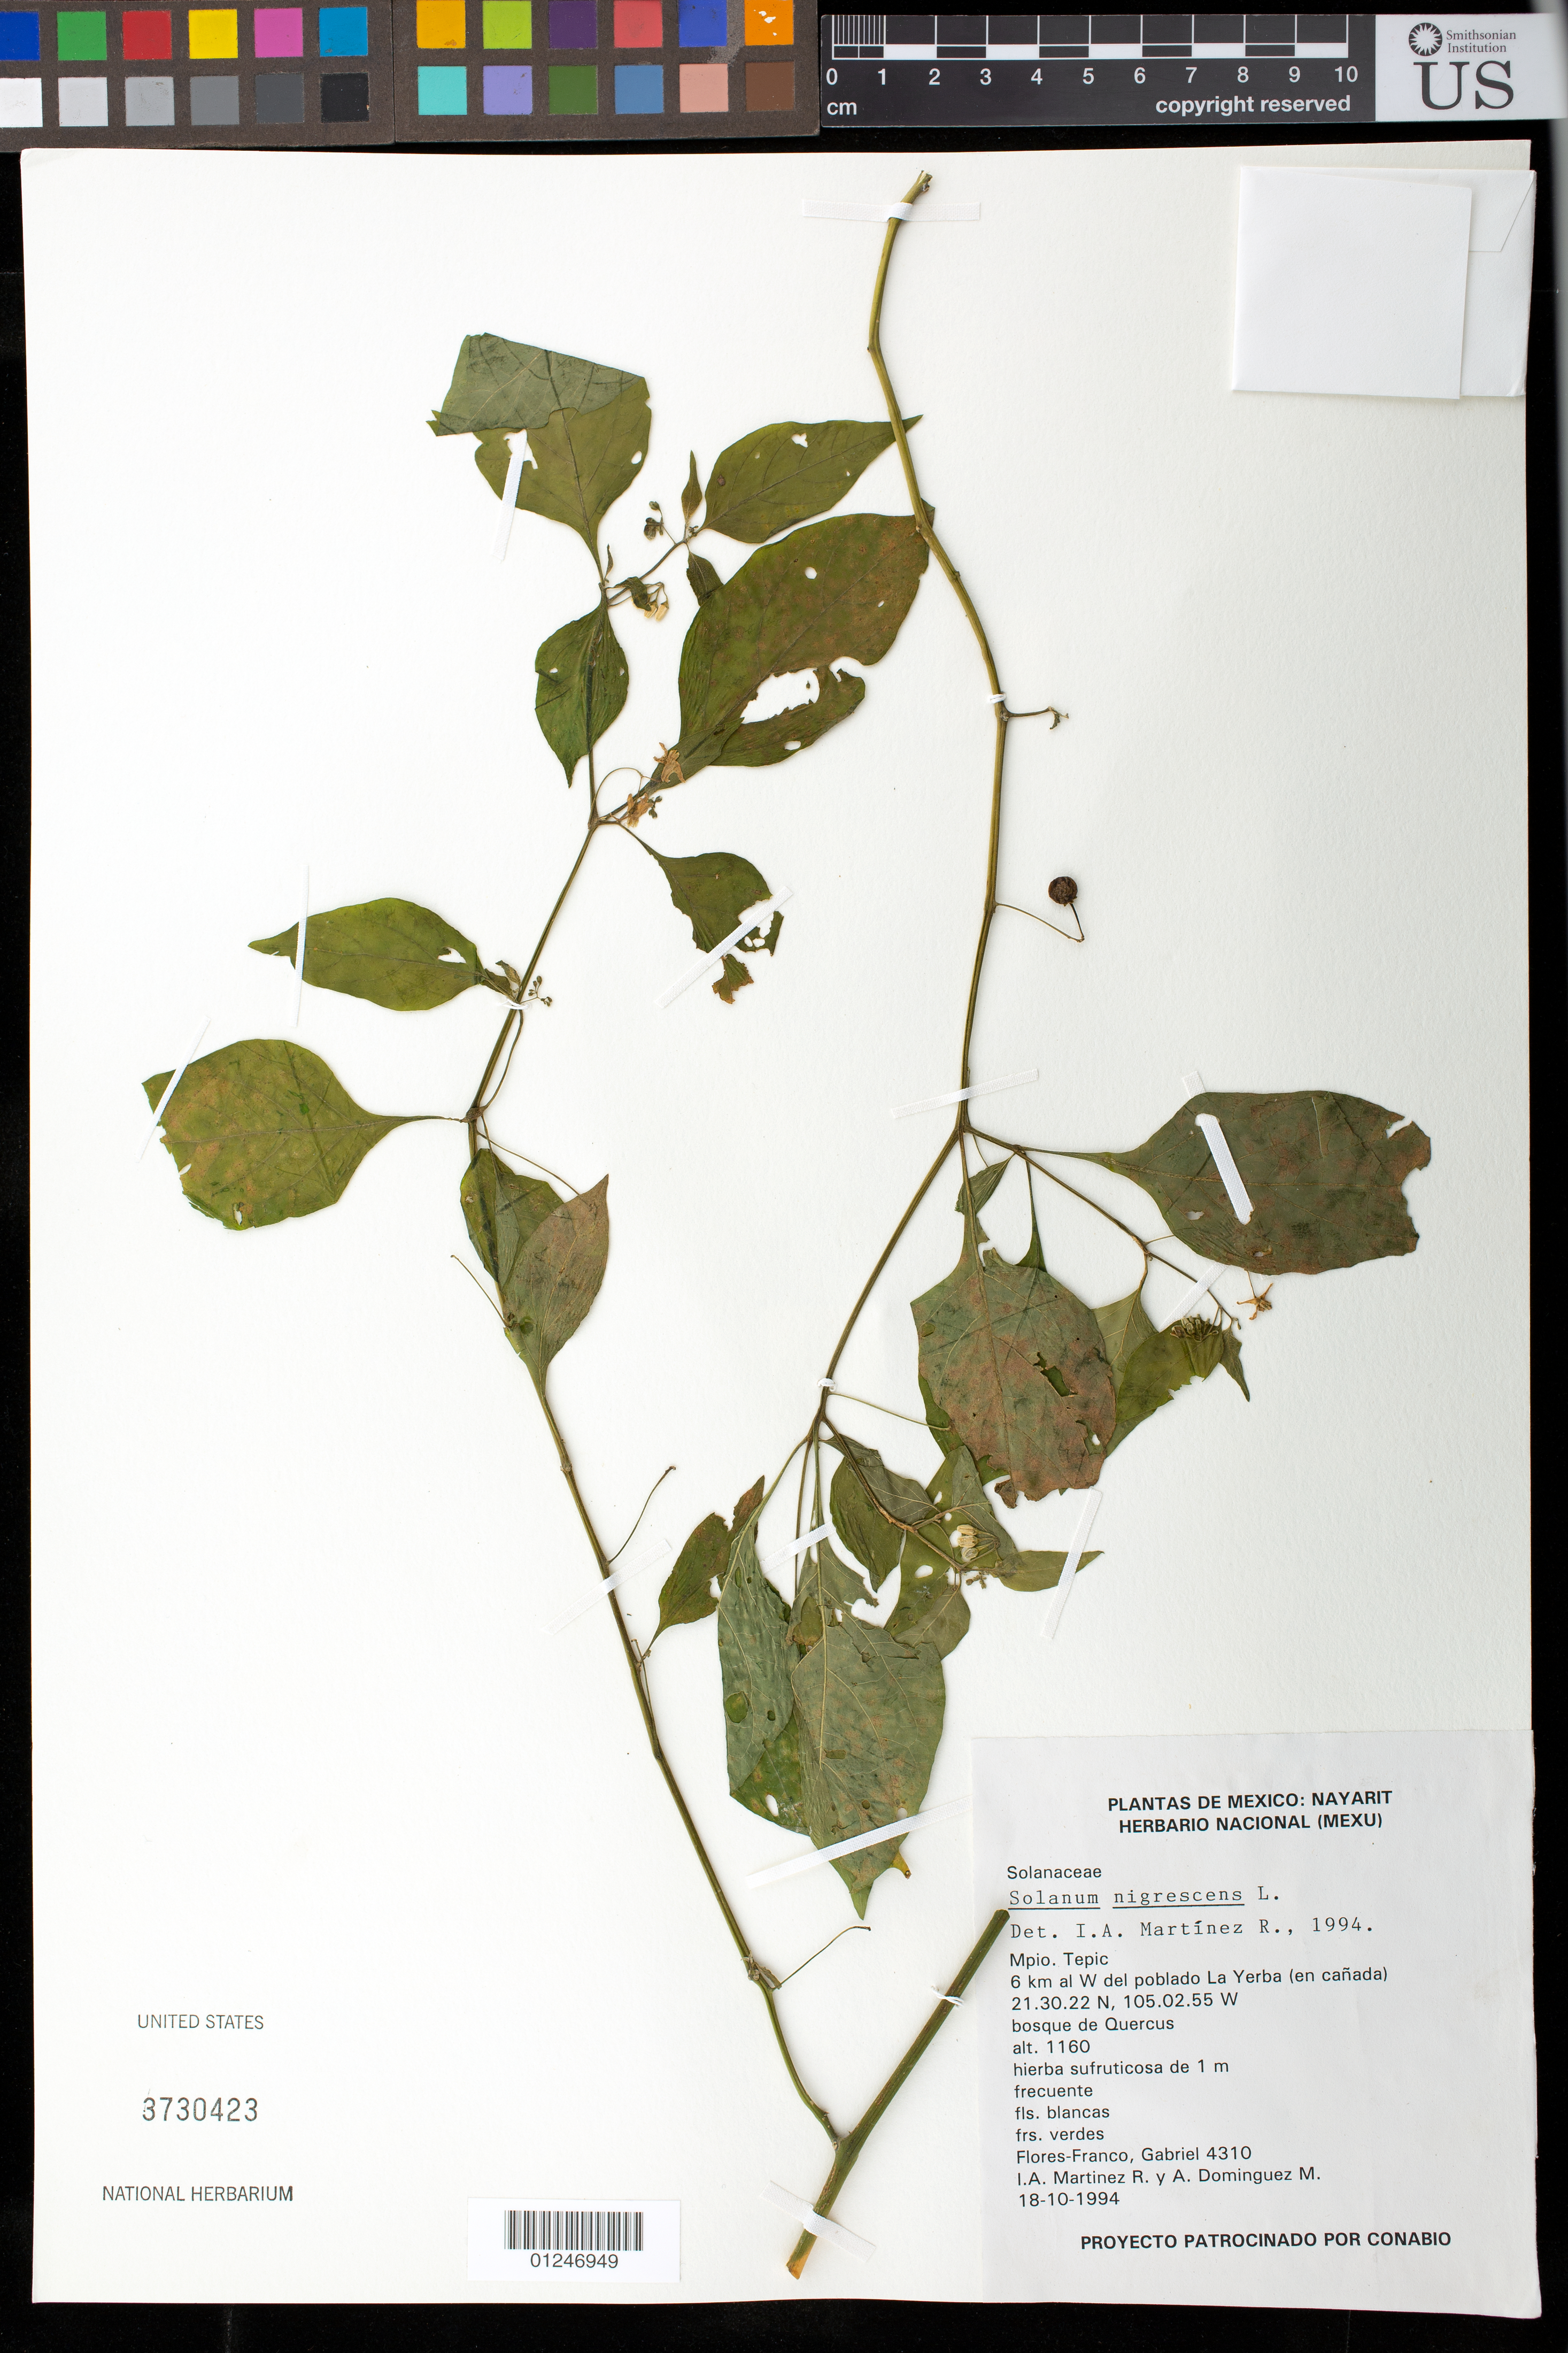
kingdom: Plantae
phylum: Tracheophyta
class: Magnoliopsida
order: Solanales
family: Solanaceae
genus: Solanum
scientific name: Solanum nigrescens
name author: M. Martens & Galeotti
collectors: G. Flores F., I. A. Martinez R. & A. Dominguez M.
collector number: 4310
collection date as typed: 18 Oct 1994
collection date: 1994-10-18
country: Mexico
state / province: Nayarit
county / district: Tepic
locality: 6 km al W del poblado La Yerba (en cañada)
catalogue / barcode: US 3730423